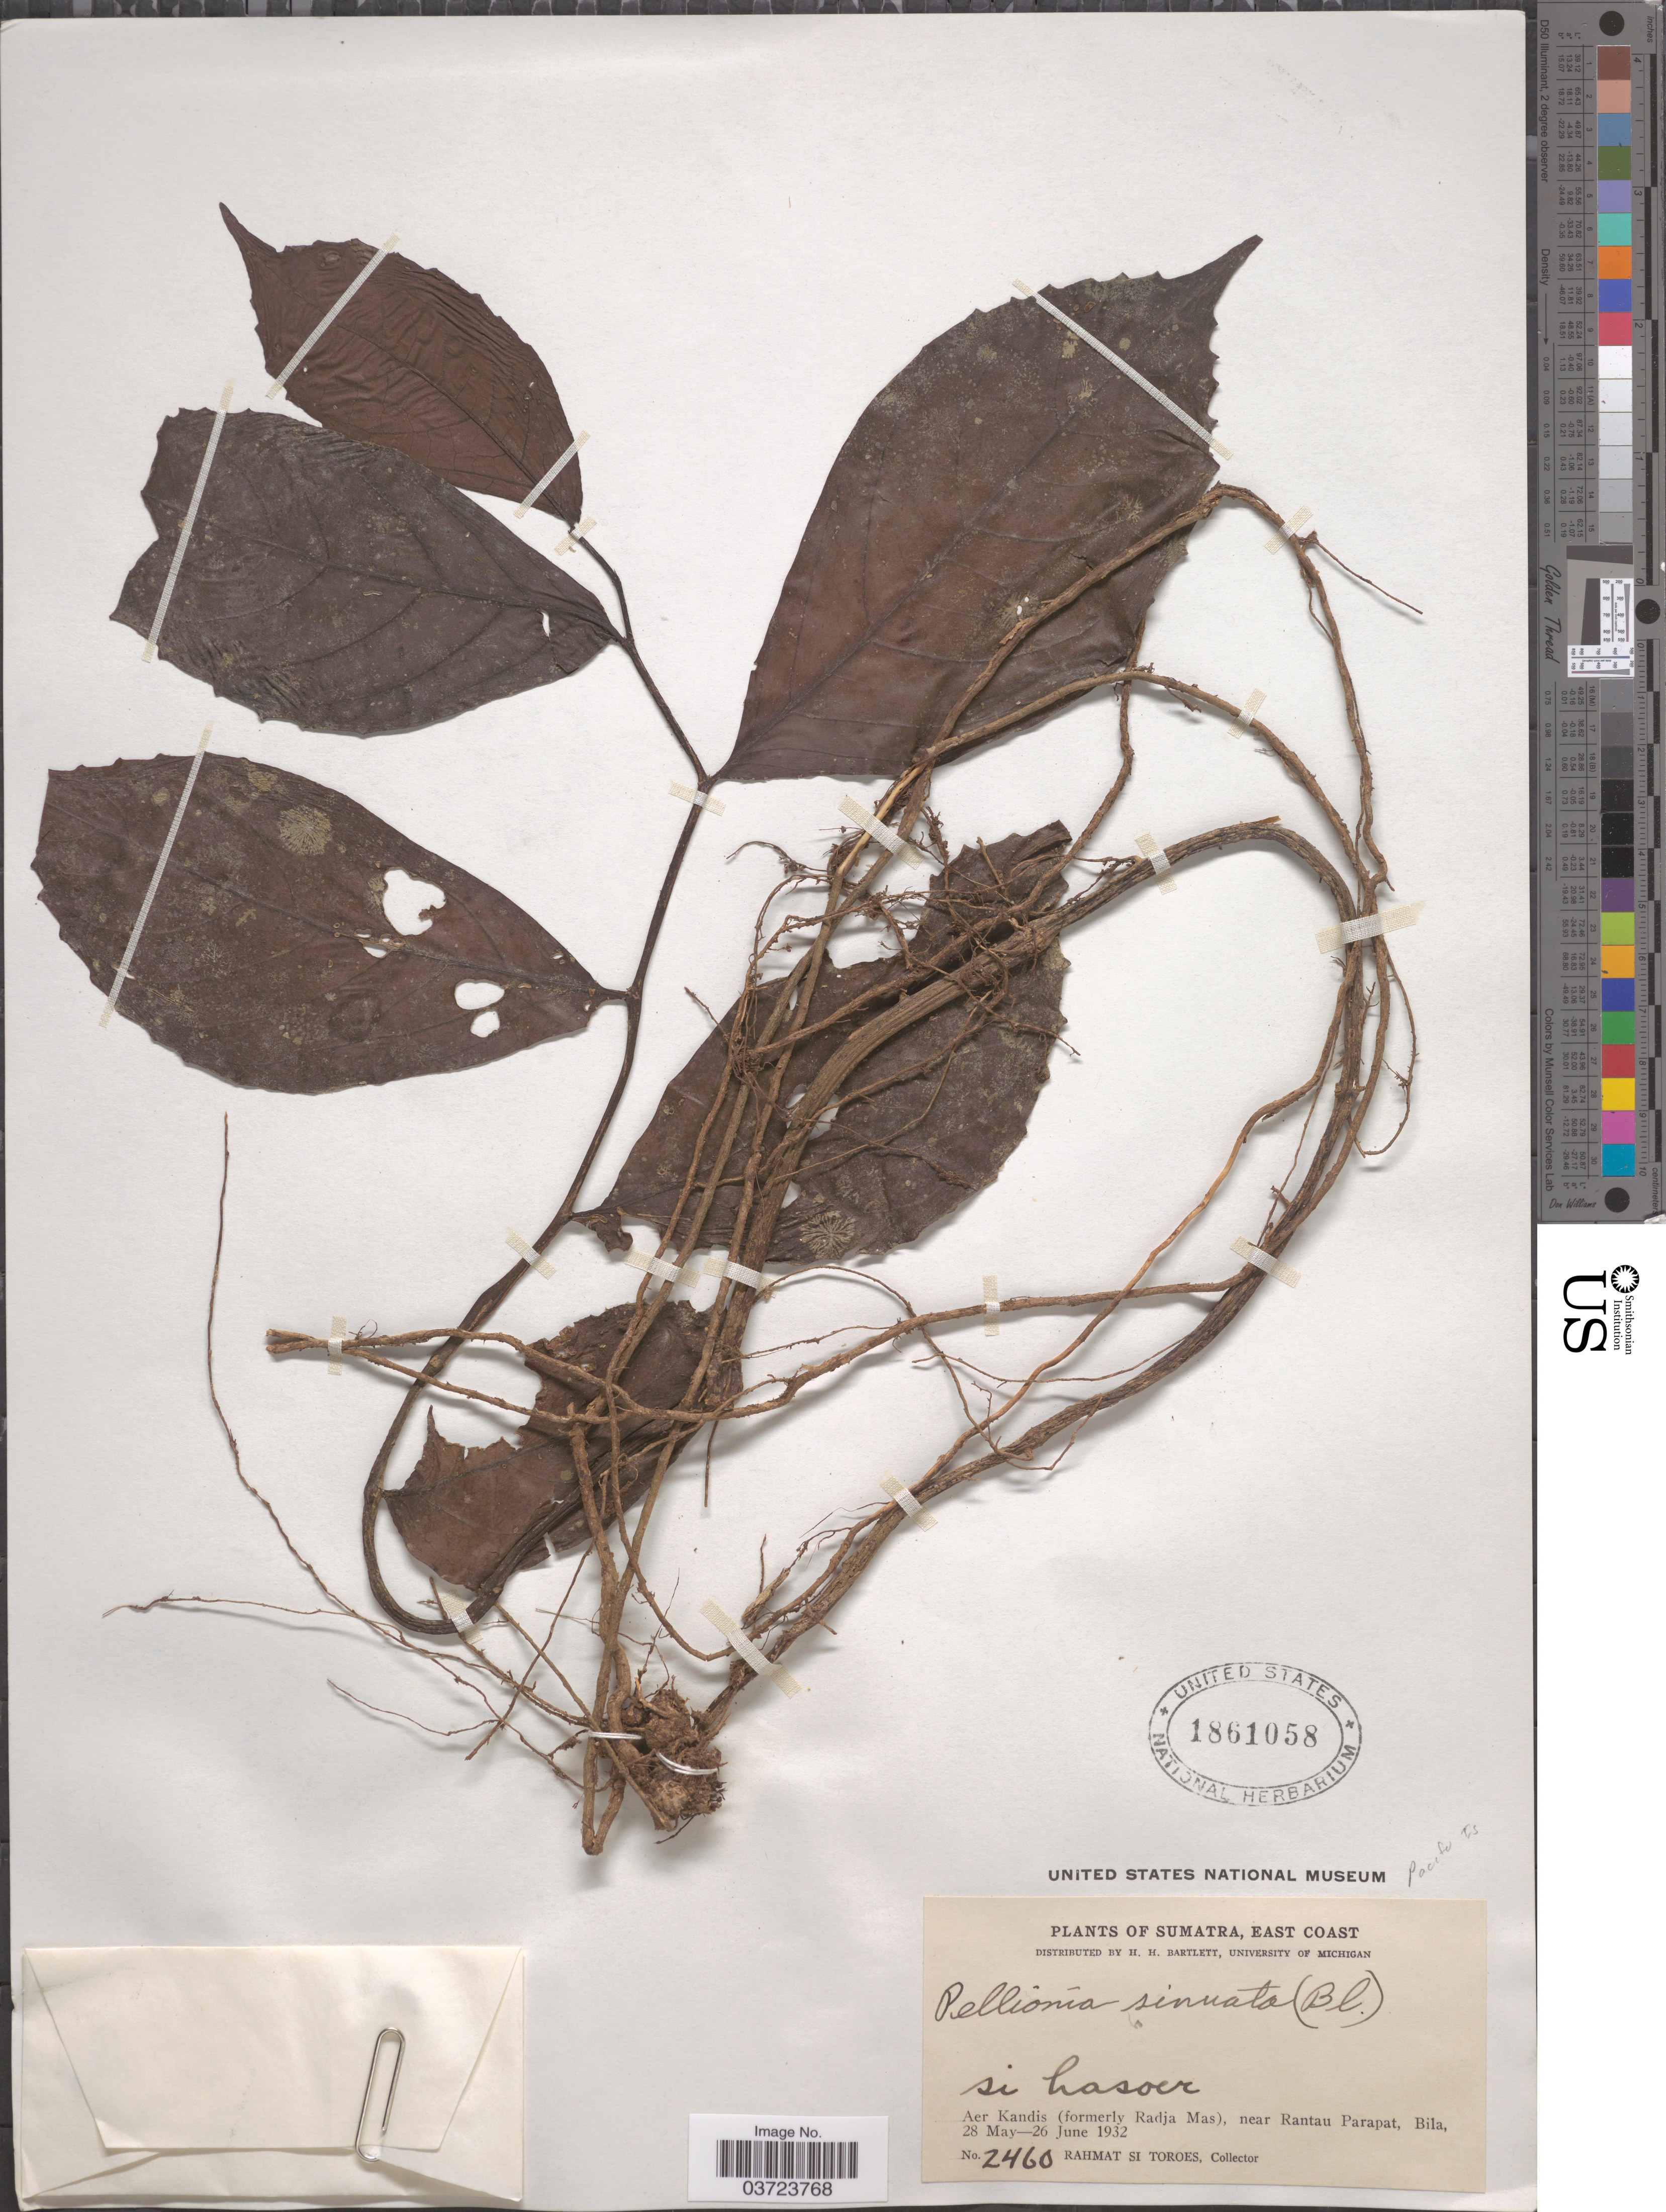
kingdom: Plantae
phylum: Tracheophyta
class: Magnoliopsida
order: Rosales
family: Urticaceae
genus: Pellionia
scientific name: Pellionia sinuata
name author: Boerl.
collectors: Rahmat Si Boeea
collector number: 2460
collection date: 1932-05-28/1932-06-26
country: Indonesia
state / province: Sumatra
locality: East Coast. Aer Kandis (formerly Radja Mas), near Rantau Parapat, Bila.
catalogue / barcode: US 1861058